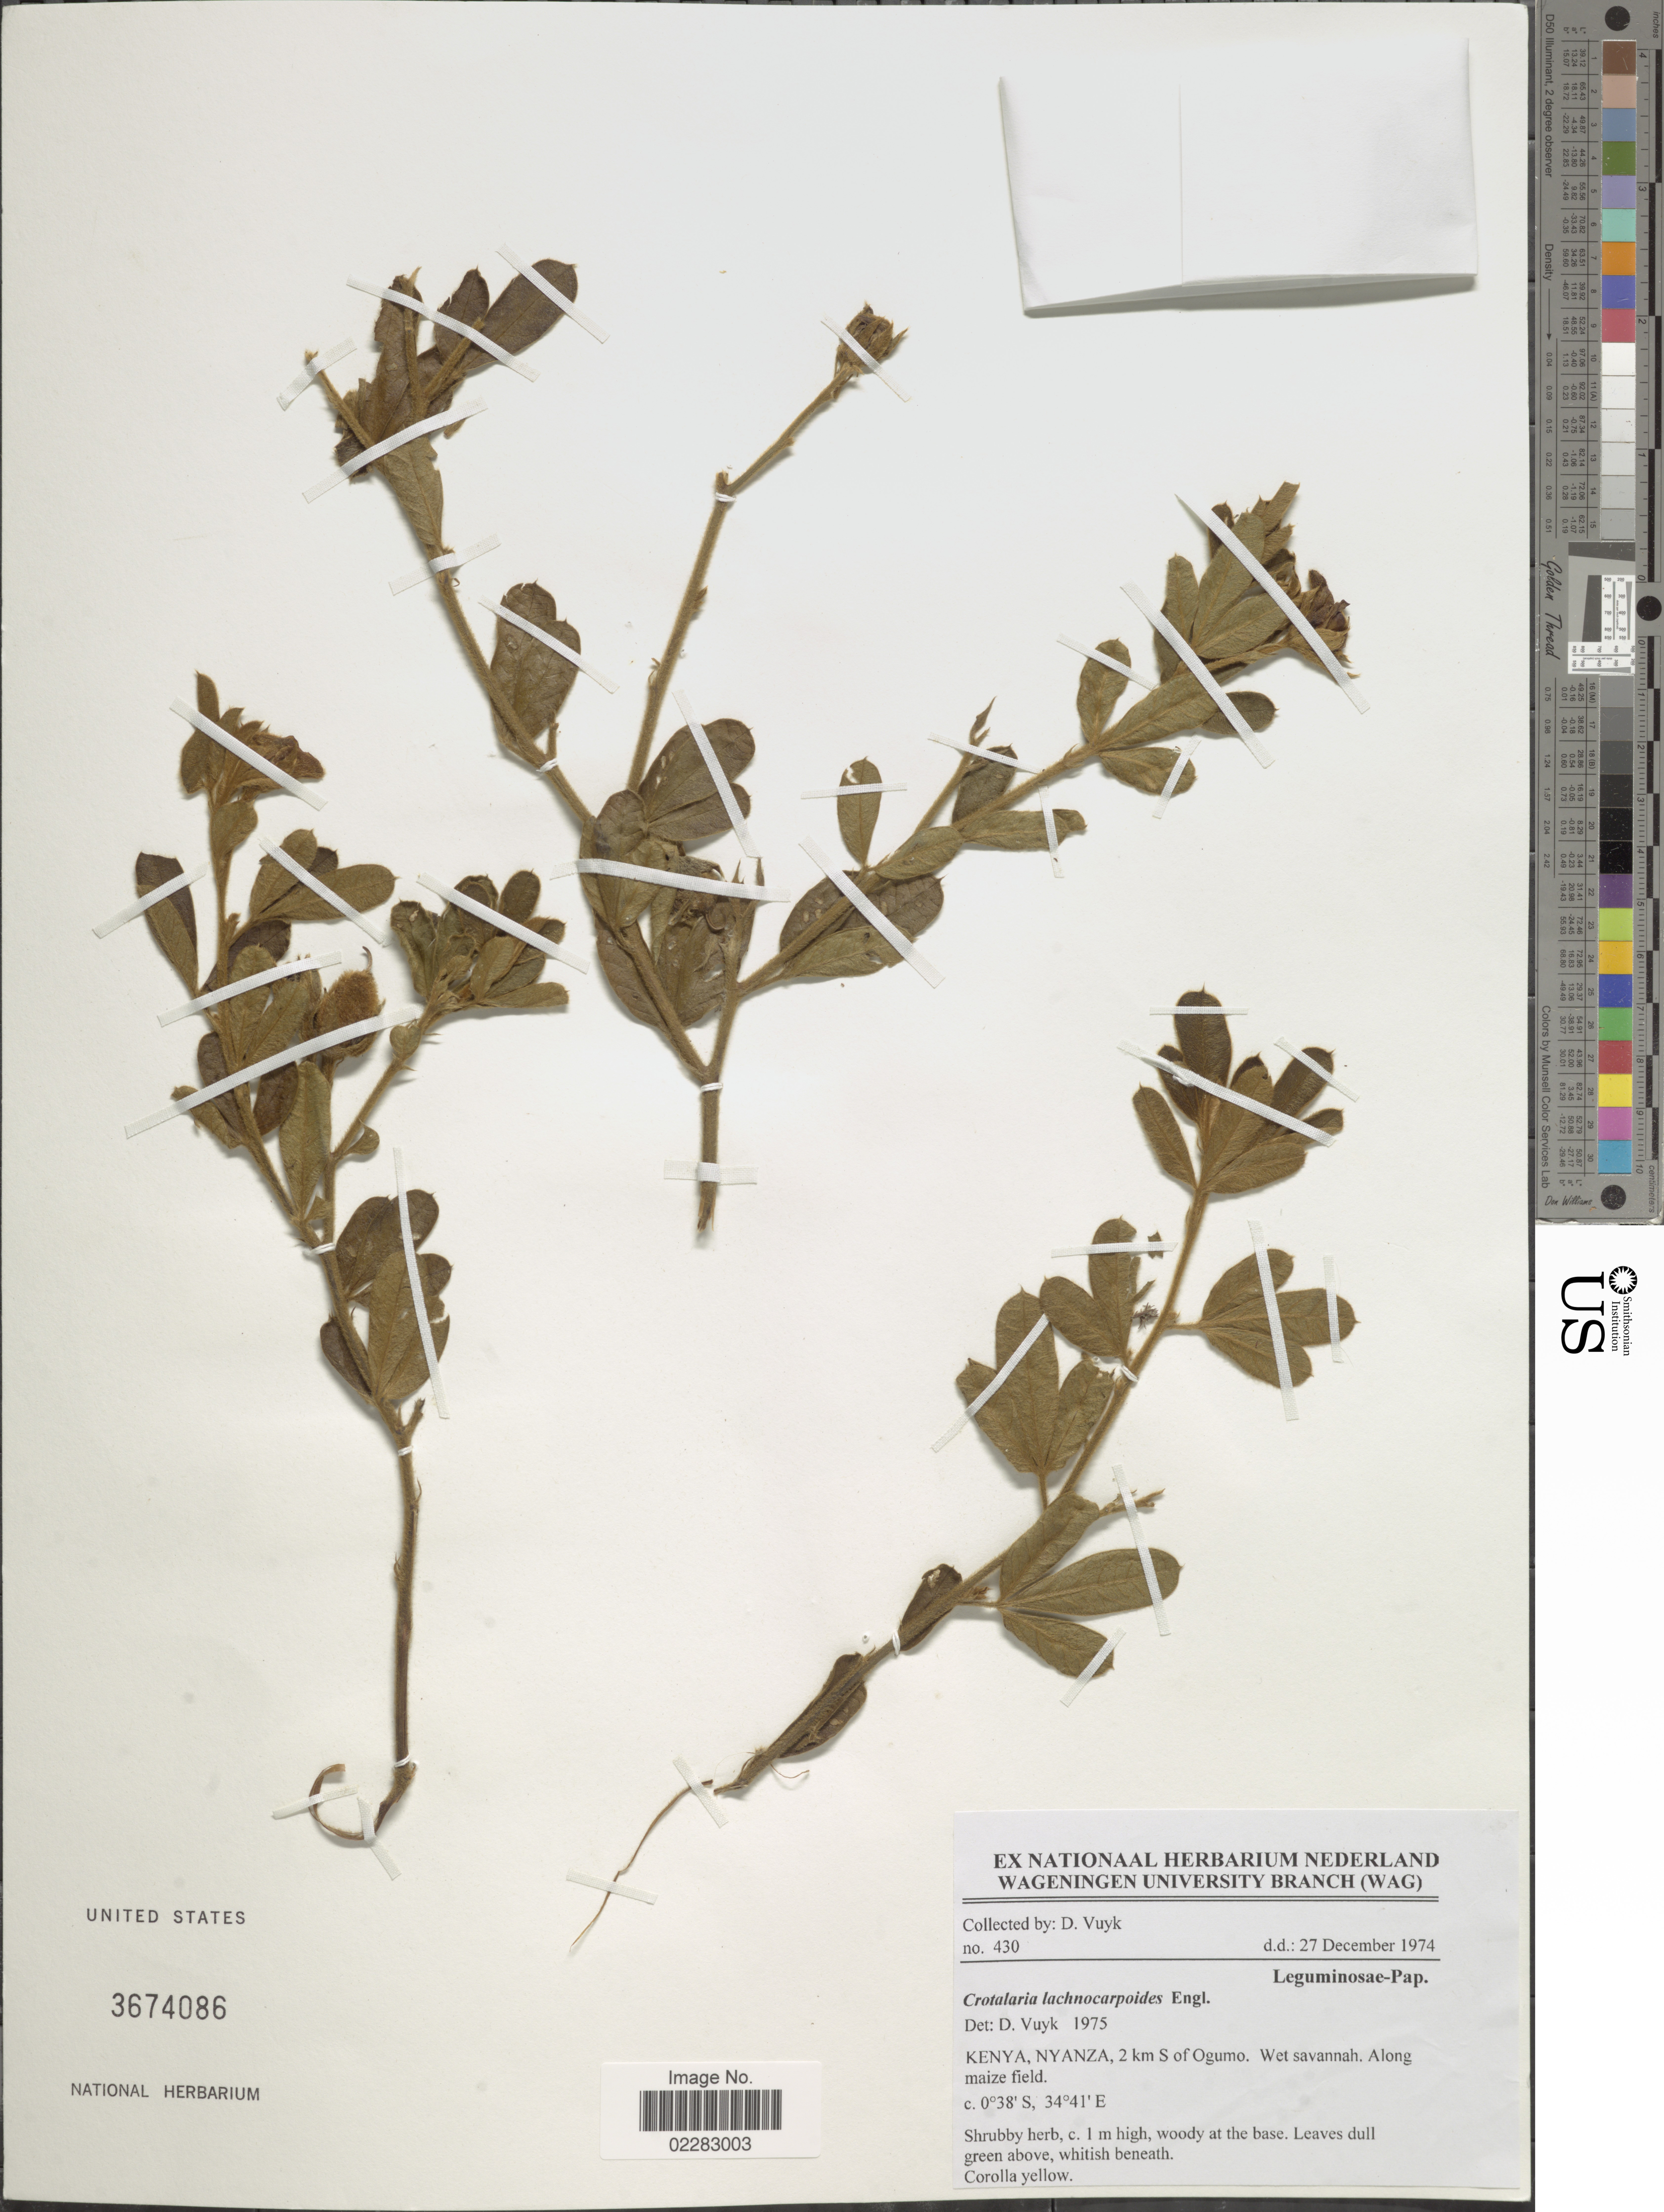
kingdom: Plantae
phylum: Tracheophyta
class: Magnoliopsida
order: Fabales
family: Fabaceae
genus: Crotalaria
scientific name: Crotalaria lachnocarpoides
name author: Engl.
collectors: D. Vuyk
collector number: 430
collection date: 1974-12-27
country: Kenya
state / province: Kisii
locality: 2 km S of Ogumo, wet savannah, along maize field. Nyanza.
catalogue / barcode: US 3674086